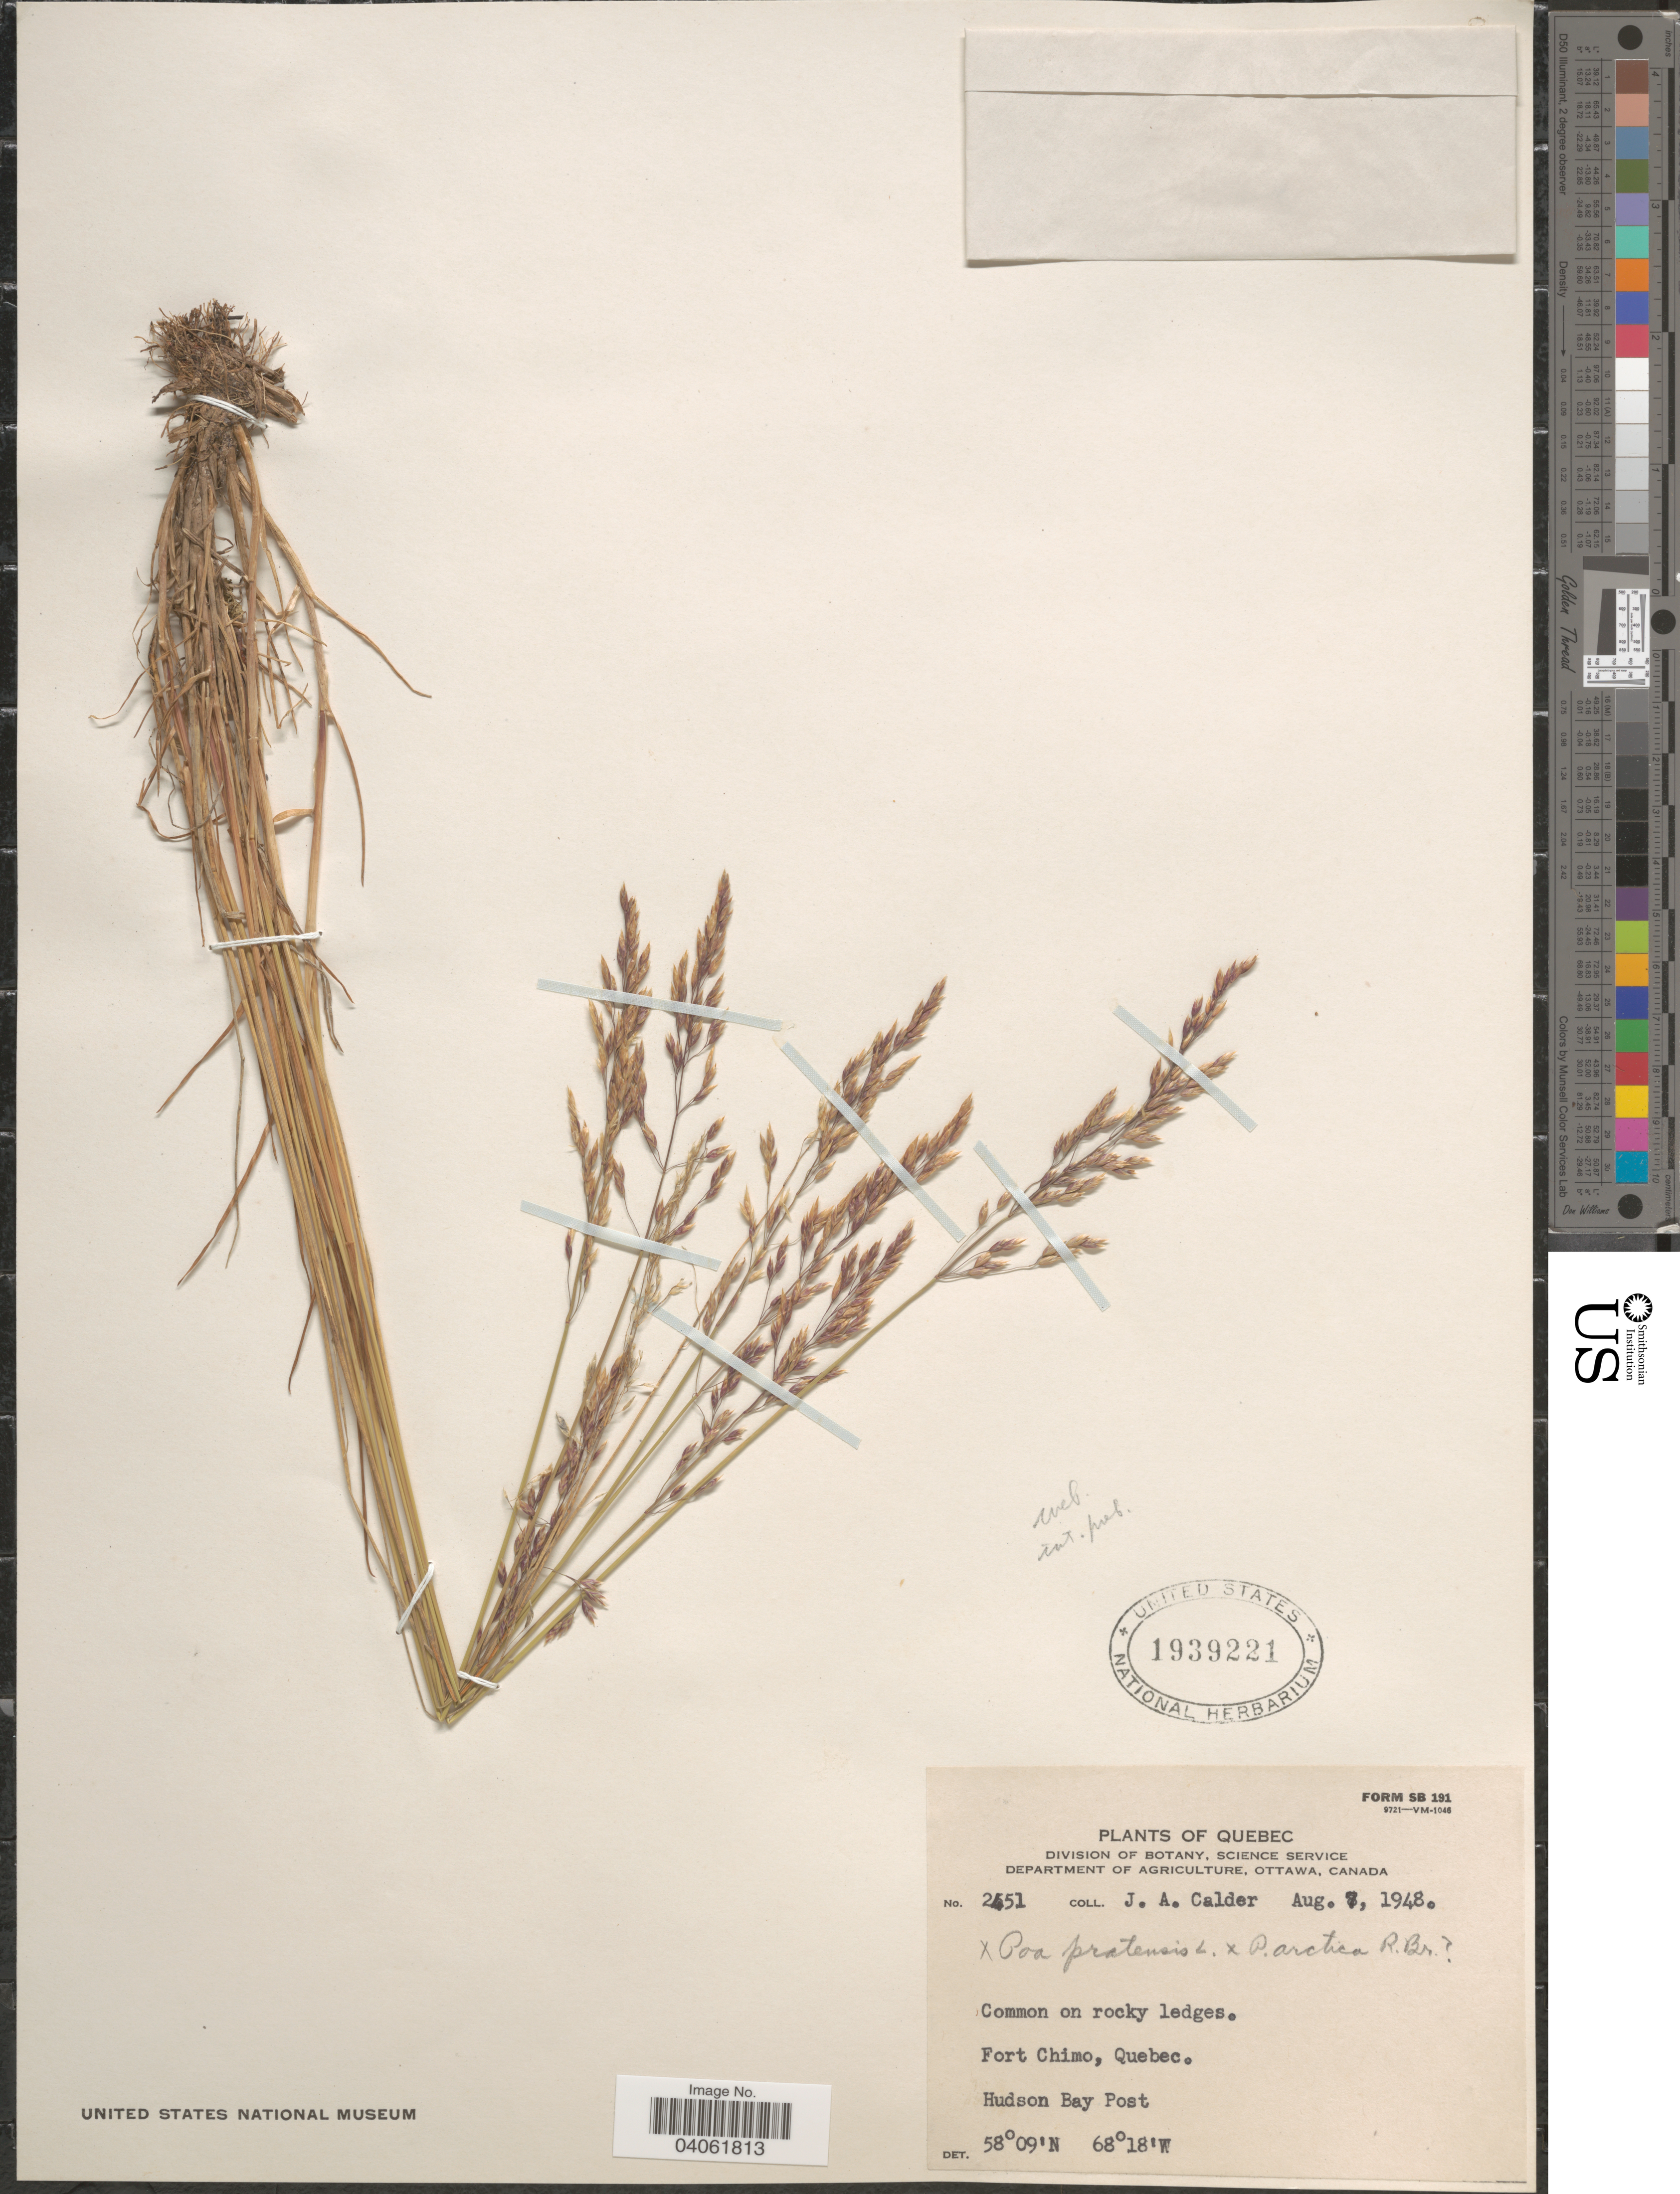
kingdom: Plantae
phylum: Tracheophyta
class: Liliopsida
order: Poales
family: Poaceae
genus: Poa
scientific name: Poa pratensis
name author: L.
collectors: J. A. Calder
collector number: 2451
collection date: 1948-08-07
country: Canada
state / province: Quebec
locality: Fort Chimo. Hudson Bay Post.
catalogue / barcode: US 1939221